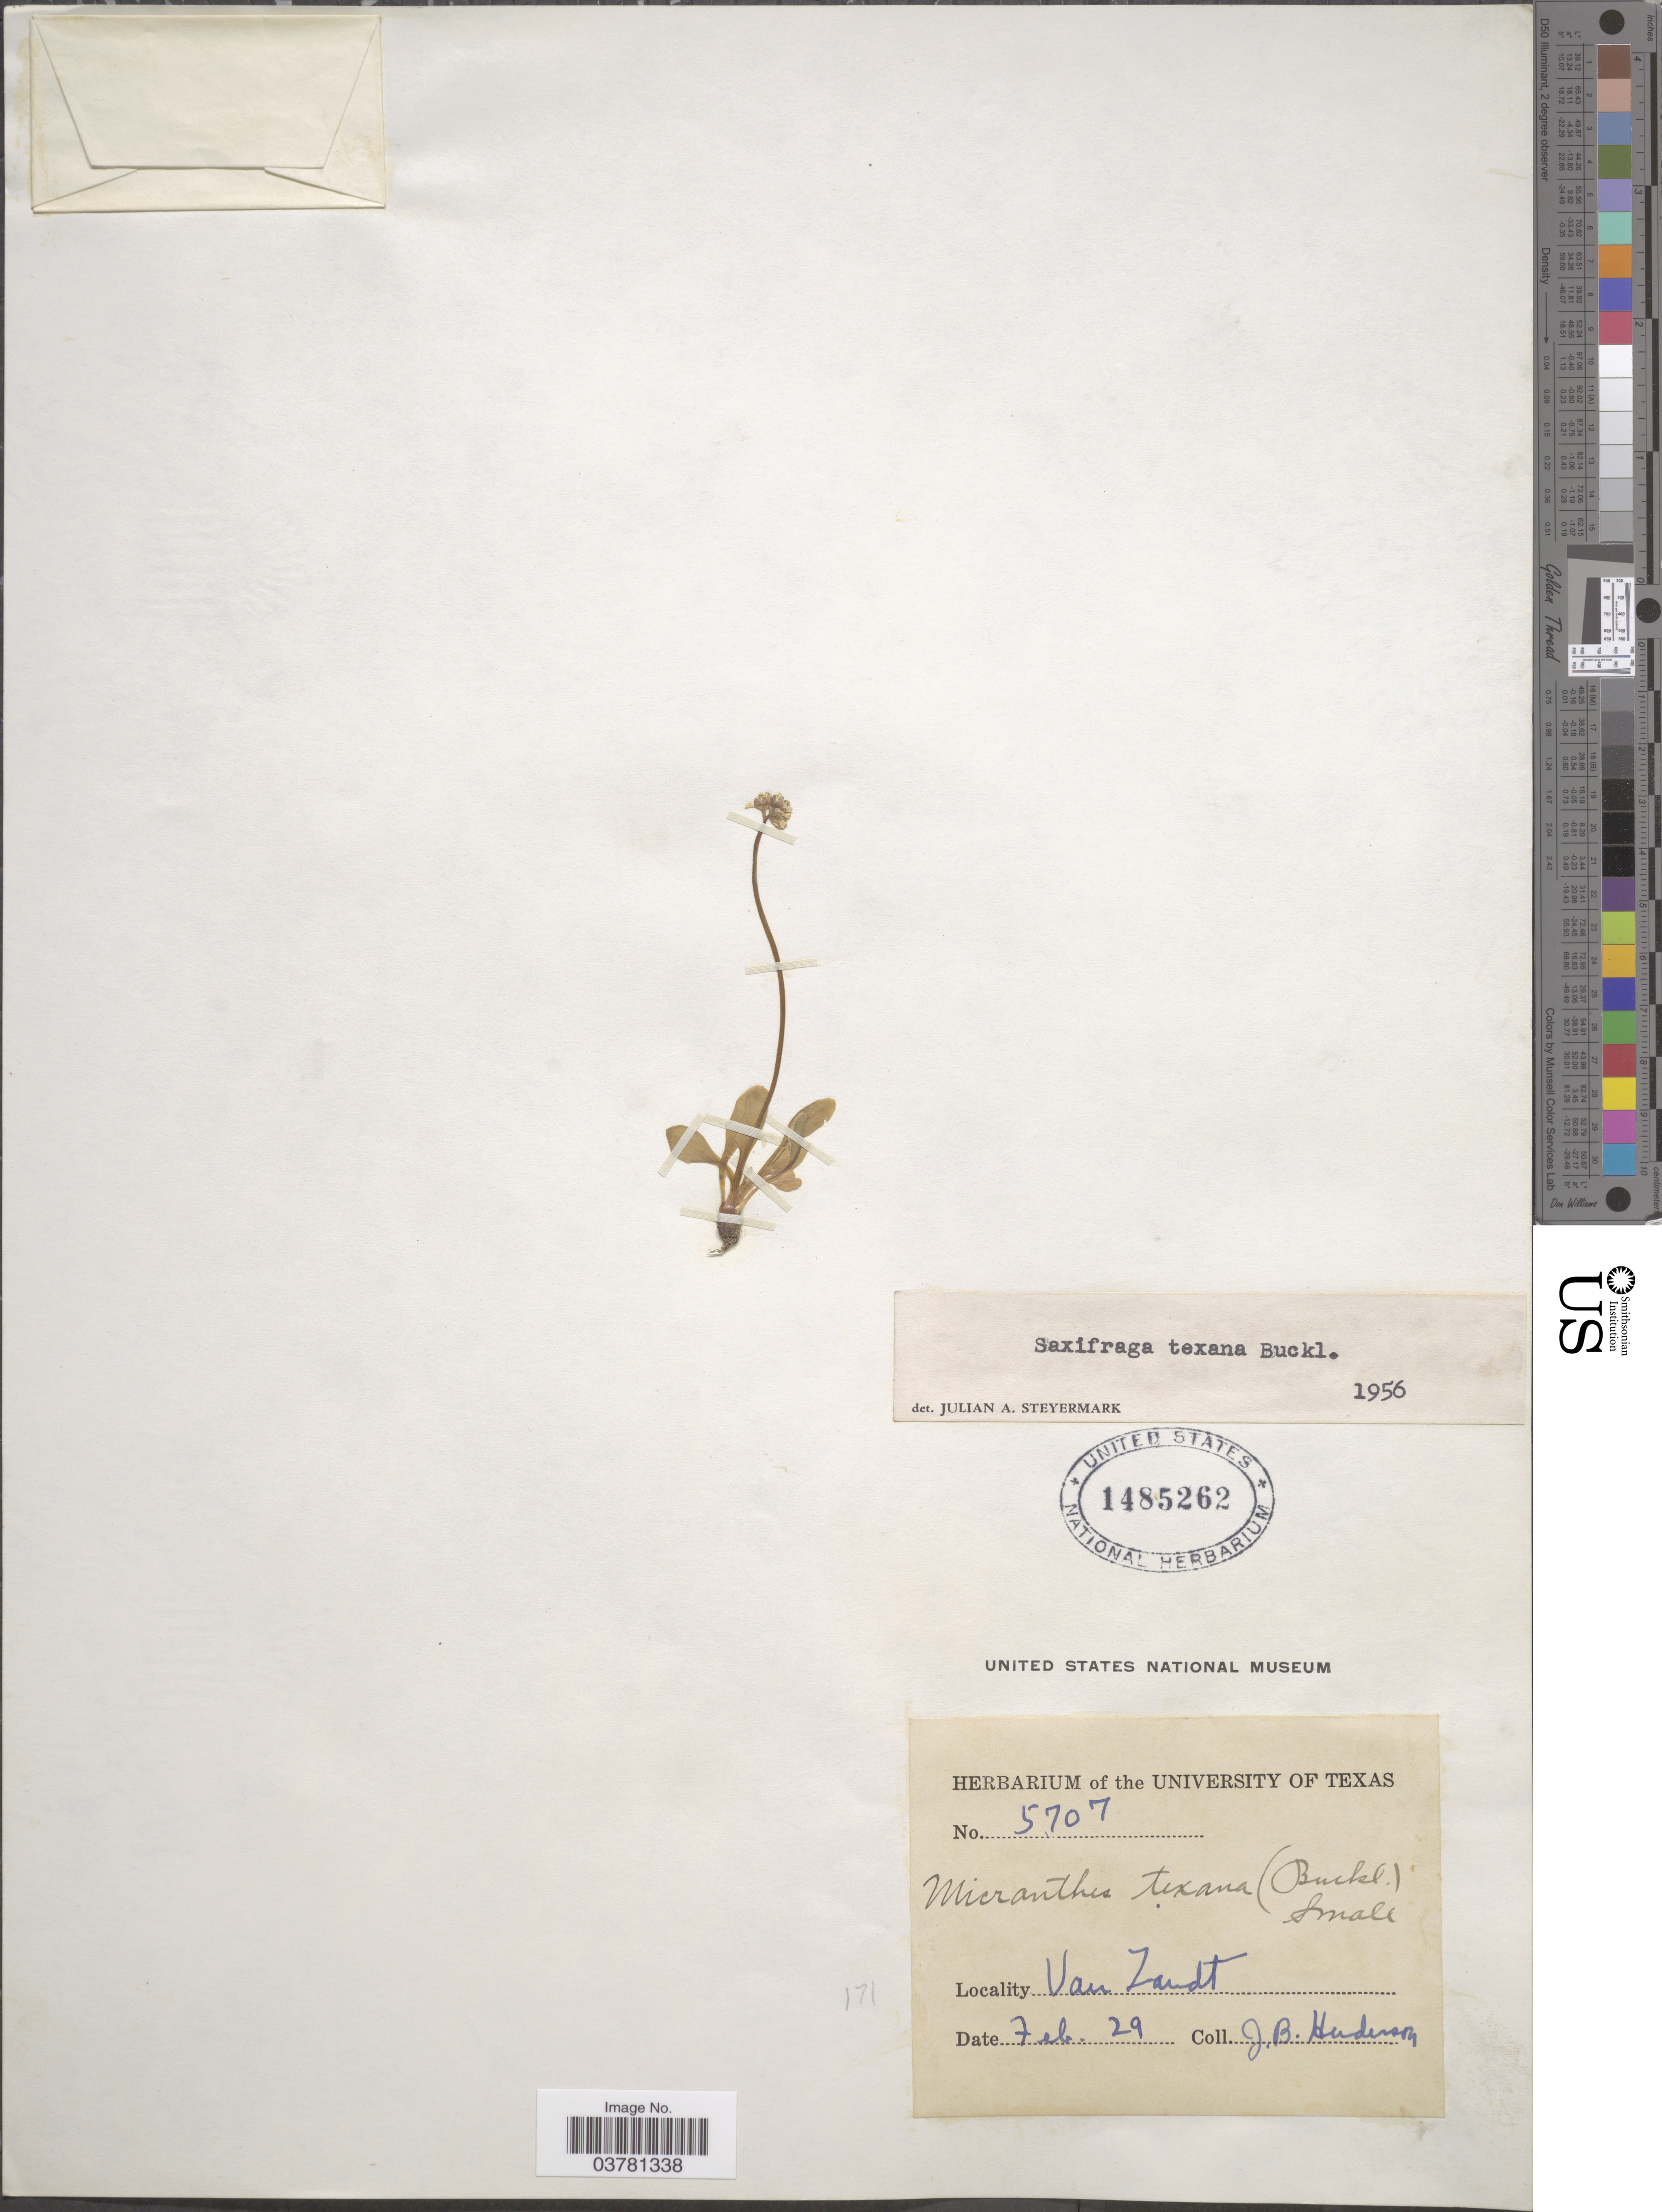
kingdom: Plantae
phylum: Tracheophyta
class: Magnoliopsida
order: Saxifragales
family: Saxifragaceae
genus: Micranthes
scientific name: Micranthes texana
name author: (Buckley) Small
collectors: J. Henderson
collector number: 5707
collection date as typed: Transcribed d/m/y: /2/29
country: United States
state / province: Texas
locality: Van Zandt.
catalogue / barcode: US 1485262